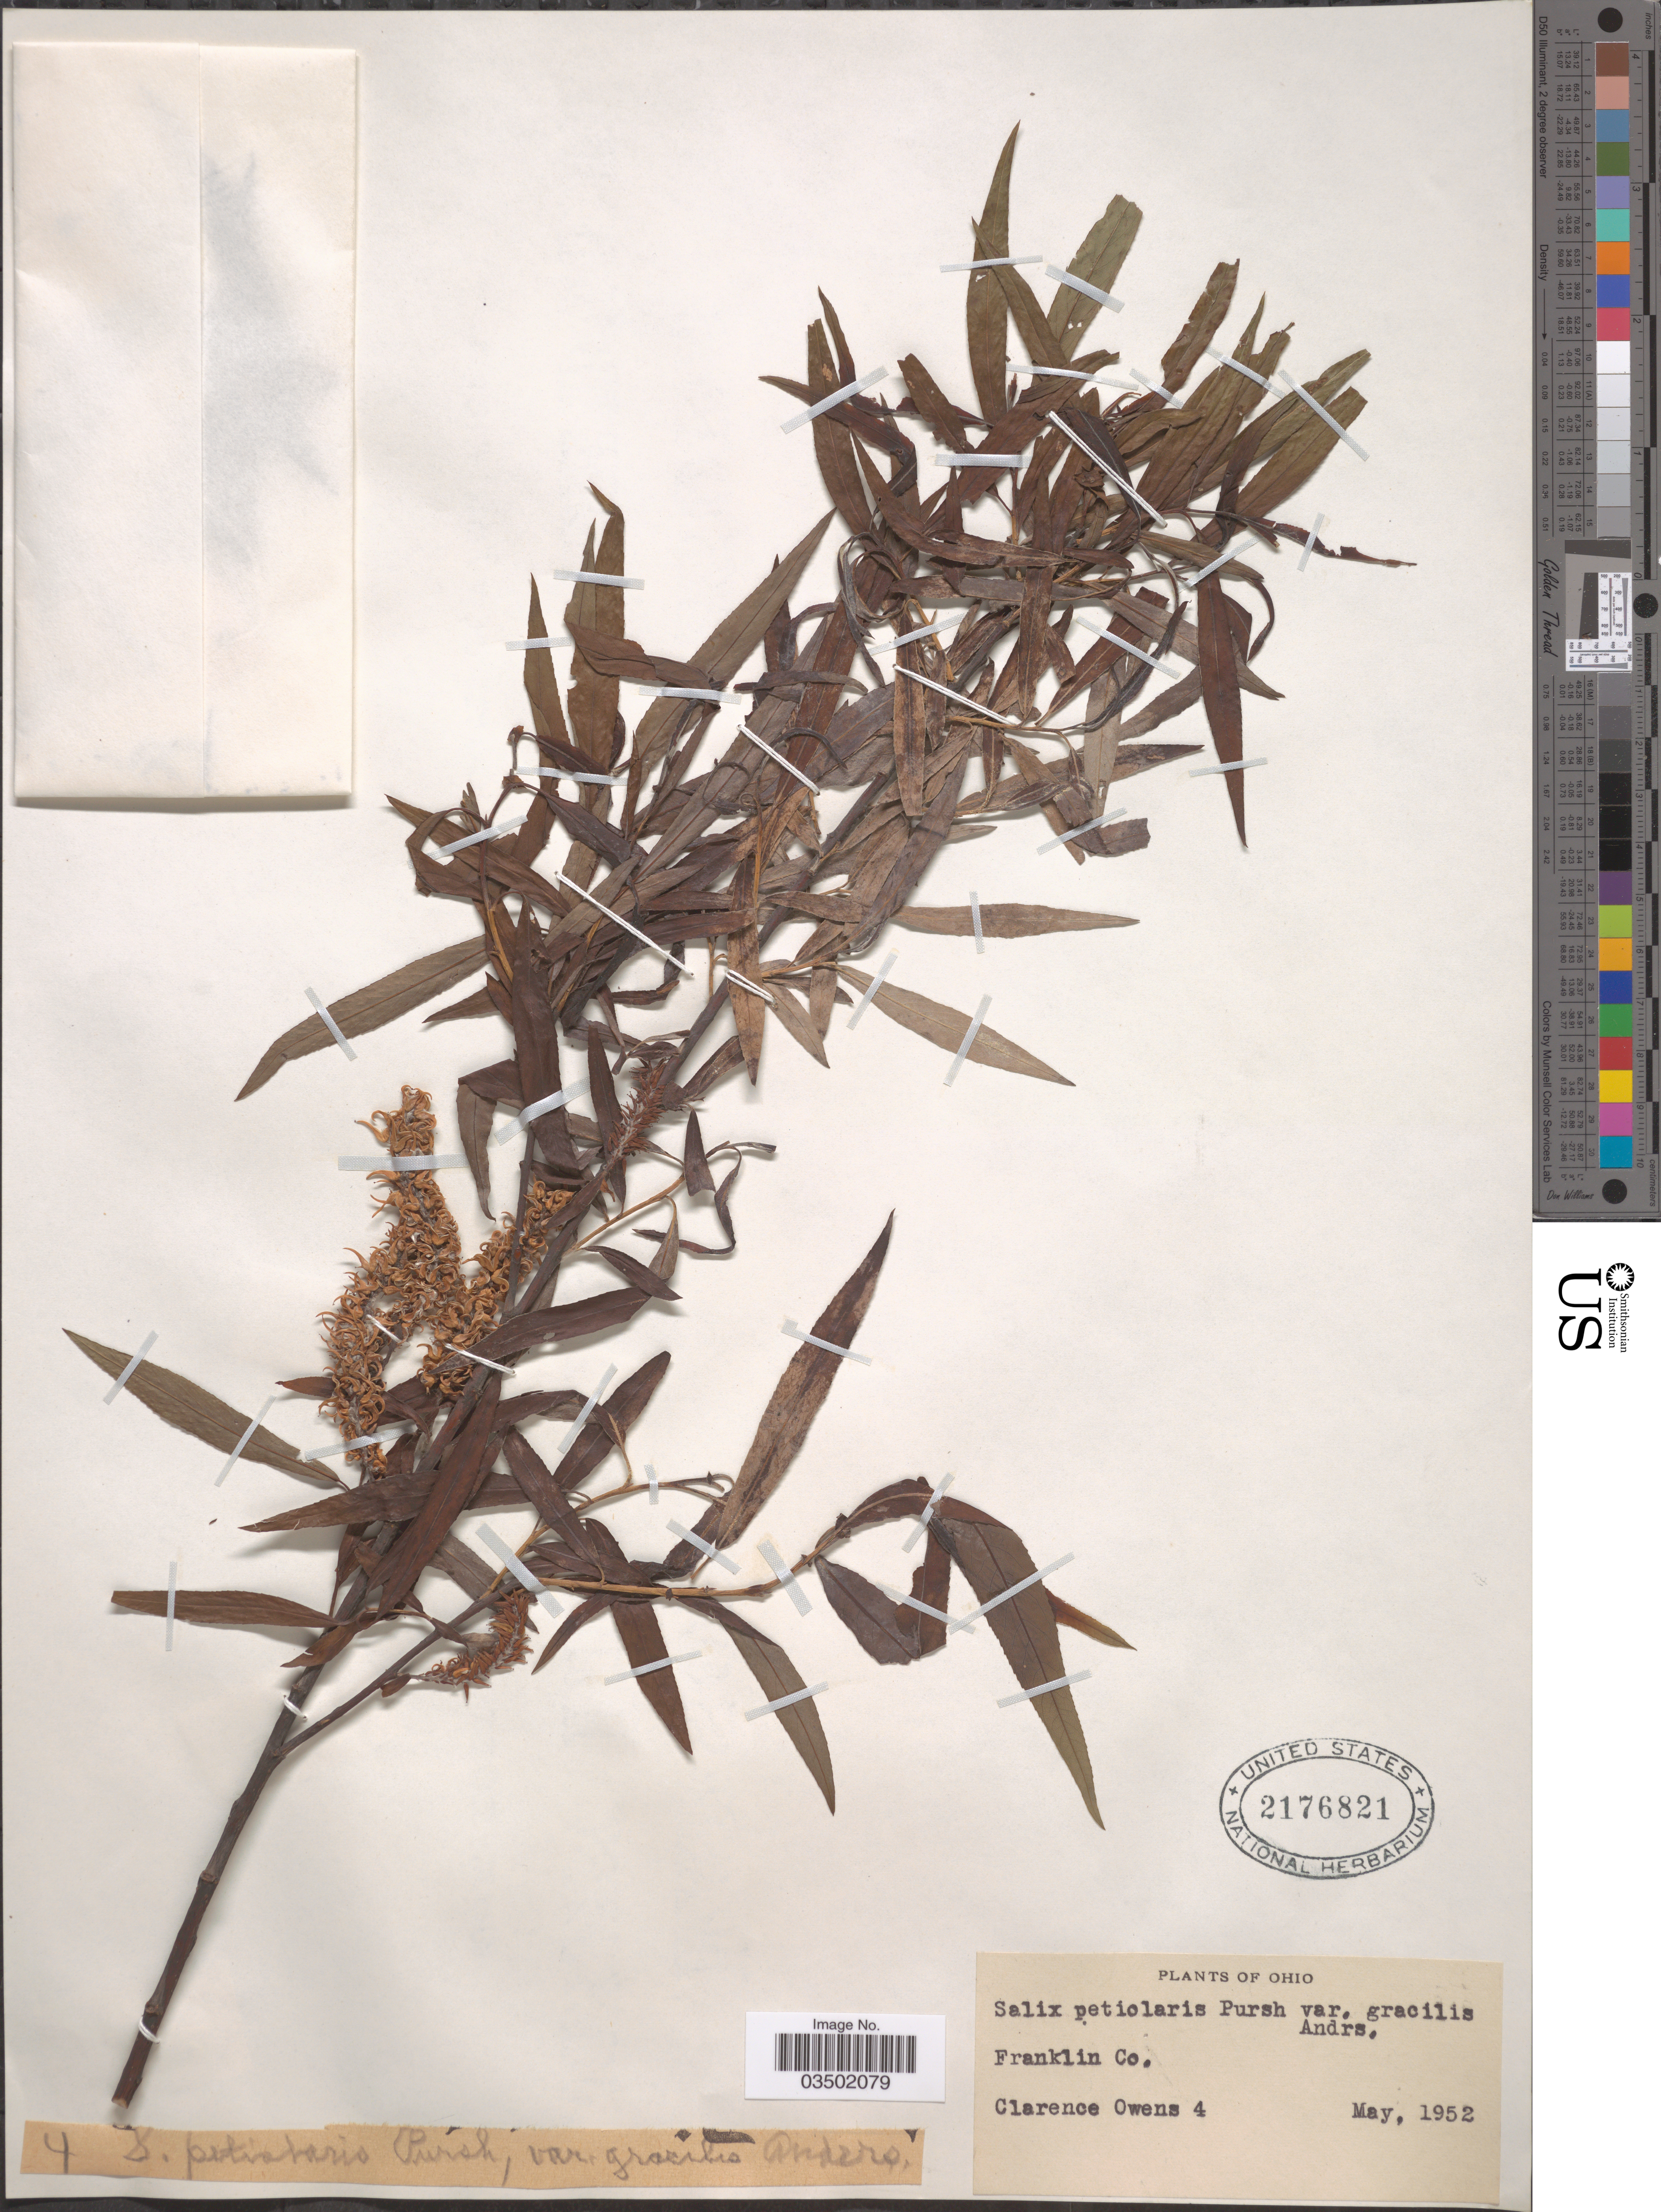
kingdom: Plantae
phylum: Tracheophyta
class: Magnoliopsida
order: Malpighiales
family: Salicaceae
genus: Salix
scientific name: Salix petiolaris var. gracilis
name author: (Andersson) Andersson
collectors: C. Owens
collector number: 4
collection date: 1952-05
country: United States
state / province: Ohio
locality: Franklin Co.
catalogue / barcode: US 2176821